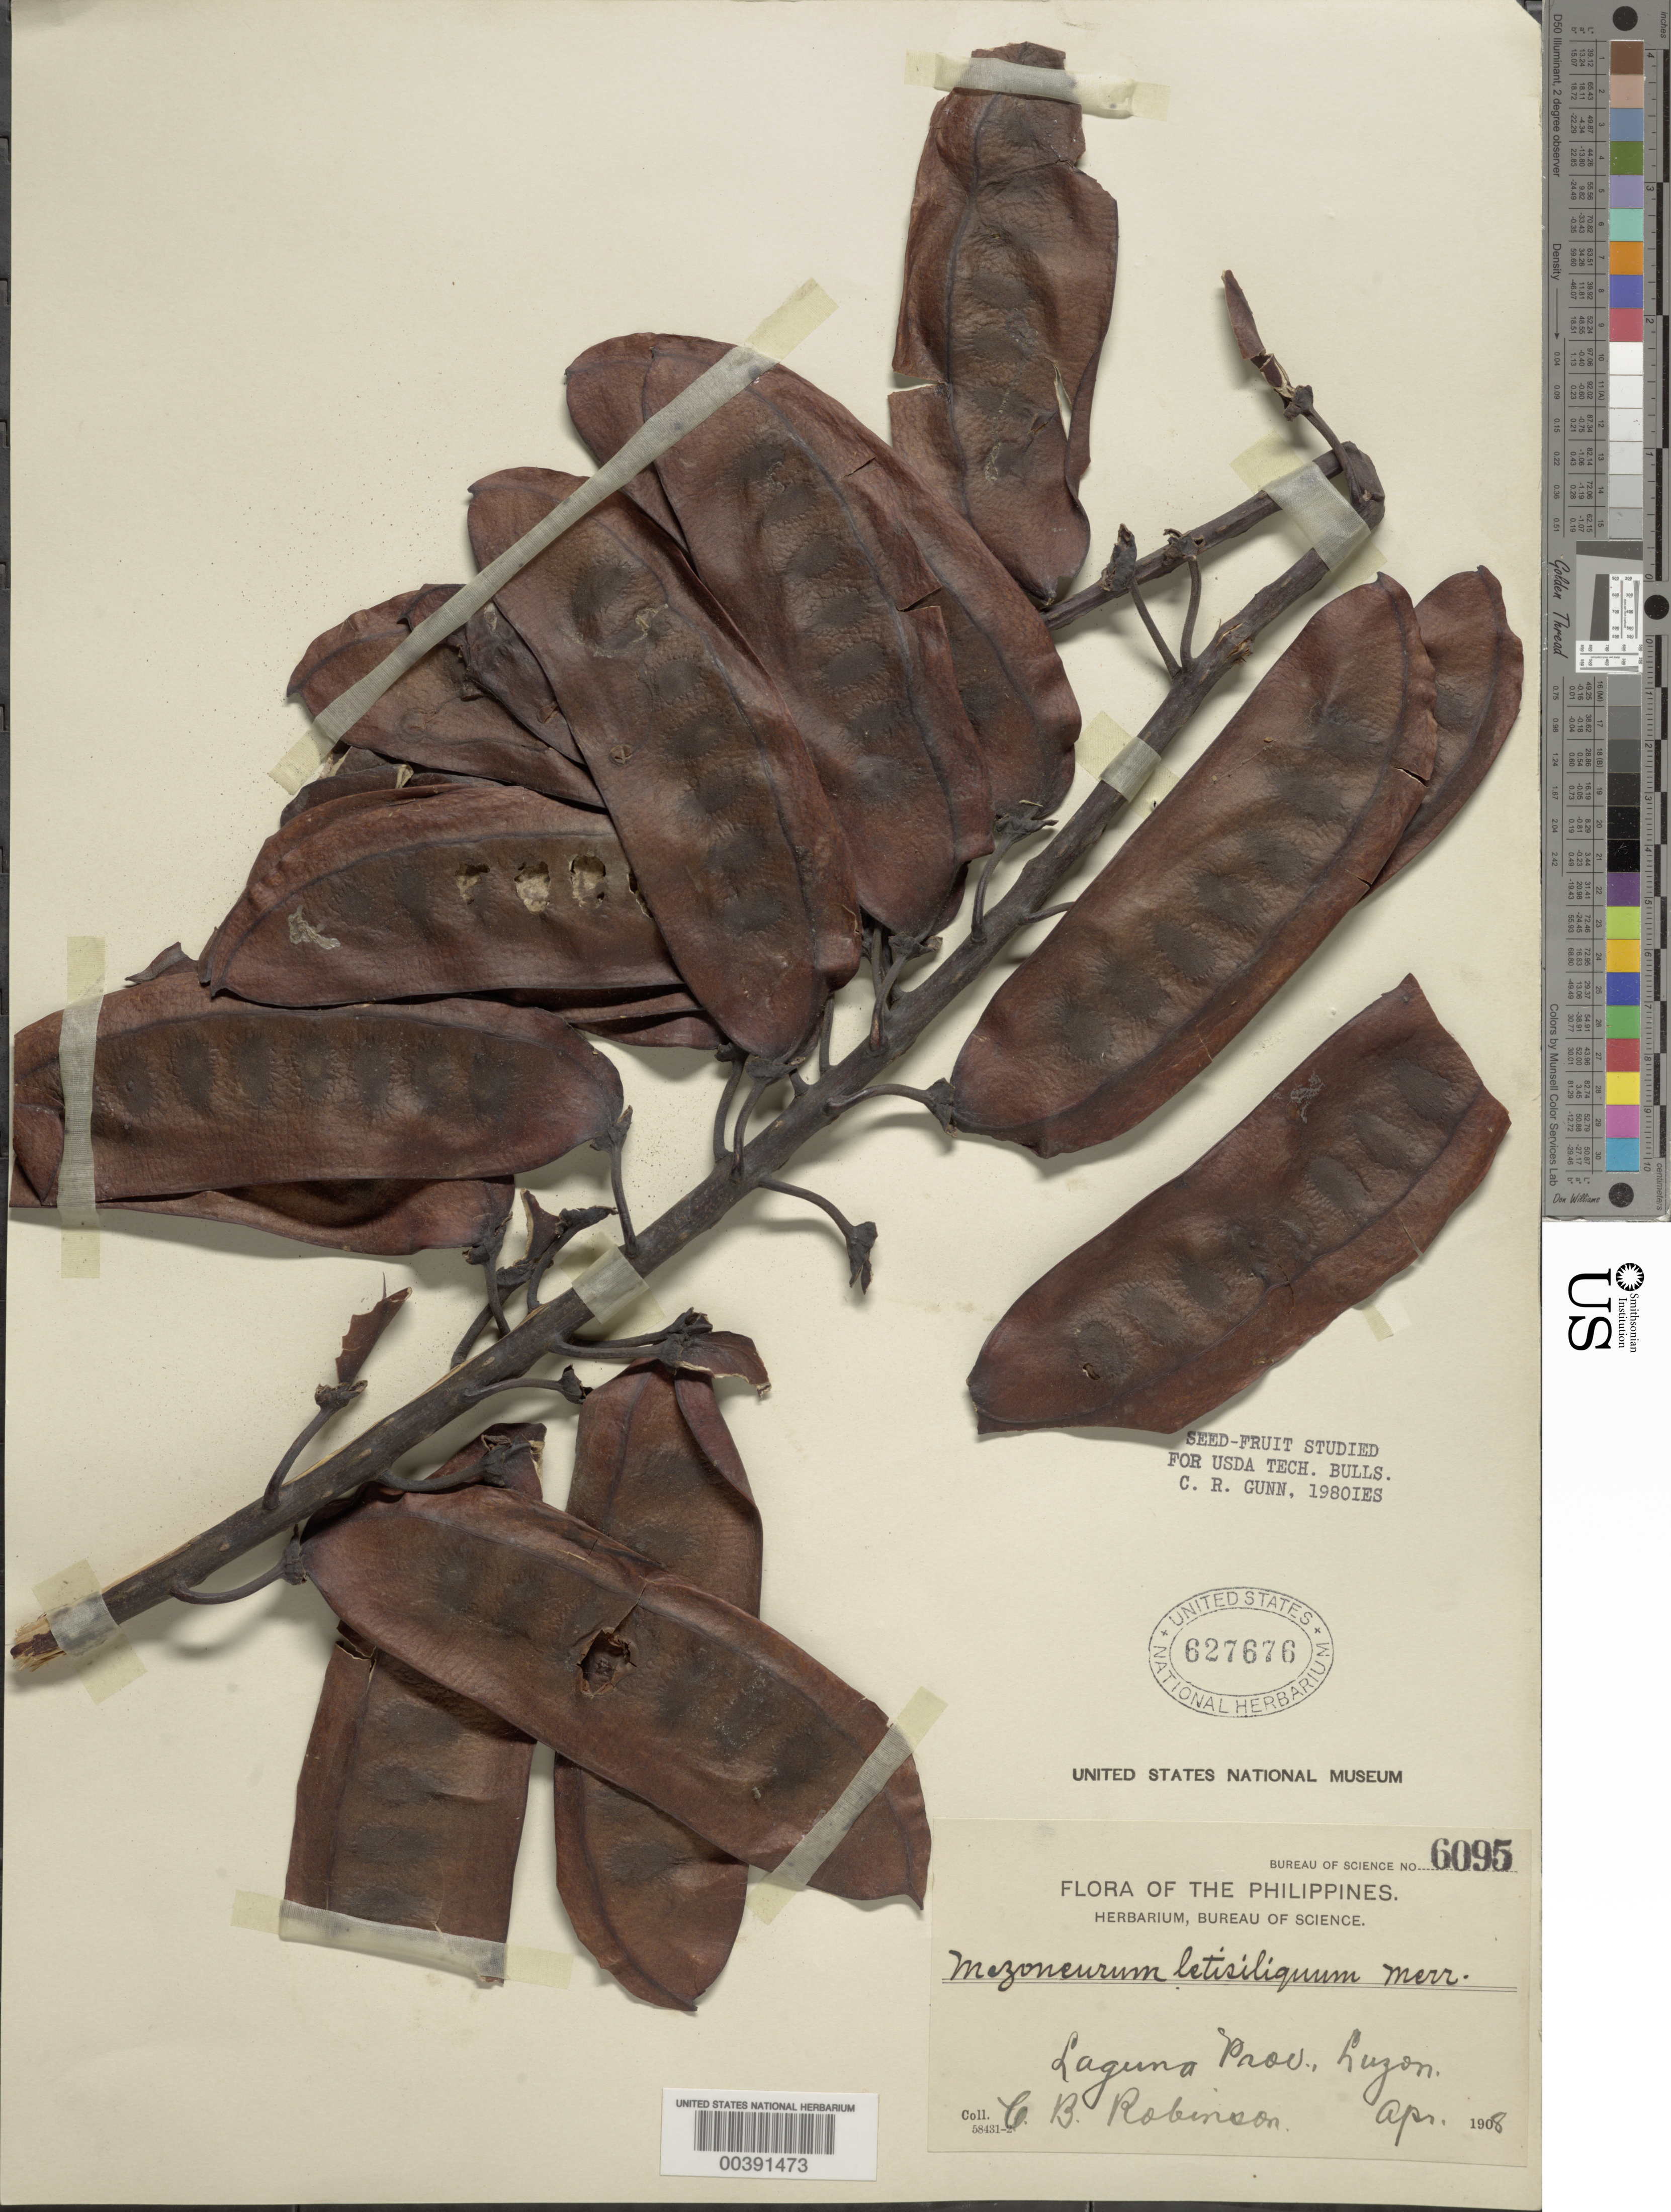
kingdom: Plantae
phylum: Tracheophyta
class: Magnoliopsida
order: Fabales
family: Fabaceae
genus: Mezoneuron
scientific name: Mezoneuron latisiliquum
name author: (Cav.) Merr.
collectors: C. Robinson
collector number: Bur. Sci. 6095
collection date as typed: Apr 1908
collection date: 1908-04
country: Philippines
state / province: Calabarzon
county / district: Laguna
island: Luzon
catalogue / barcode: US 627676